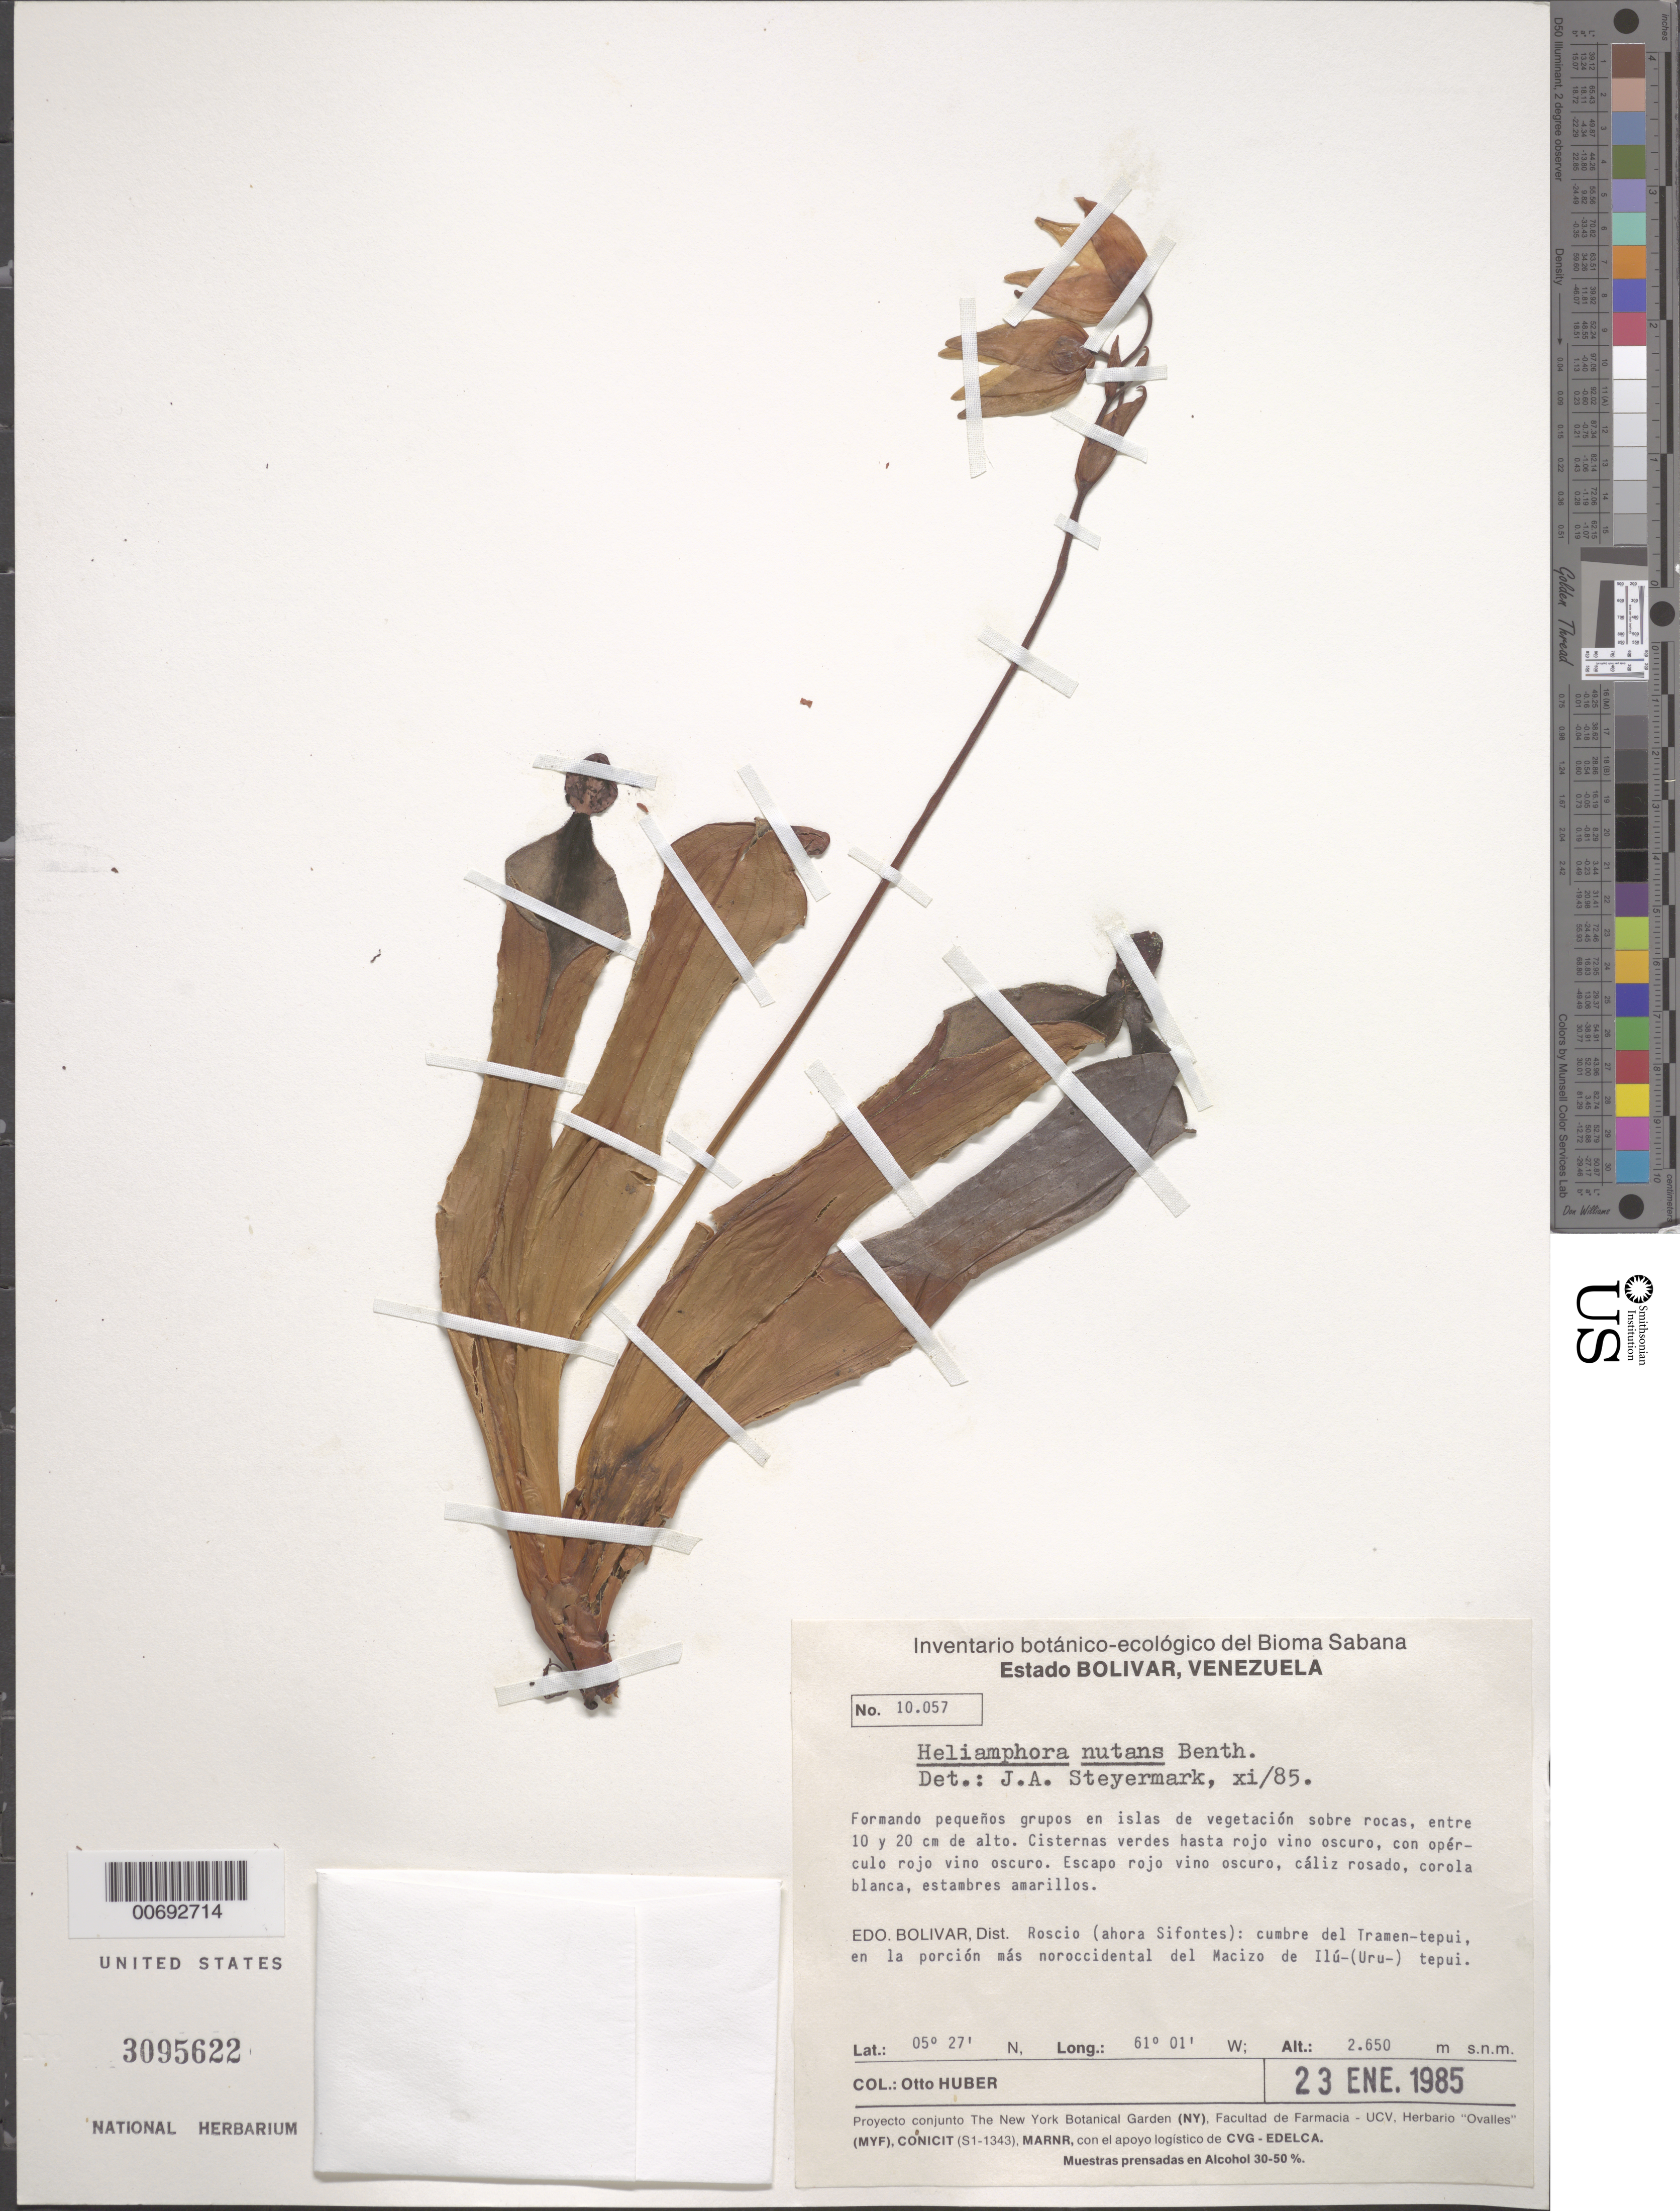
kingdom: Plantae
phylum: Tracheophyta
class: Magnoliopsida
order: Ericales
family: Sarraceniaceae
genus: Heliamphora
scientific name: Heliamphora nutans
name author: Benth.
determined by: Steyermark, Julian A., (VEN)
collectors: O. Huber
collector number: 10057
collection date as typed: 23-Jan-85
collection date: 1985-01-23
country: Venezuela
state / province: Bolívar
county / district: Roscio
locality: Tramen-tepuí, cumbre, NW del Macizo de Ilú-(Uru-) tepuí (ahora Sifontes)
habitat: Islas de vegetación sobre rocas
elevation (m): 2650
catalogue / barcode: US 3095622